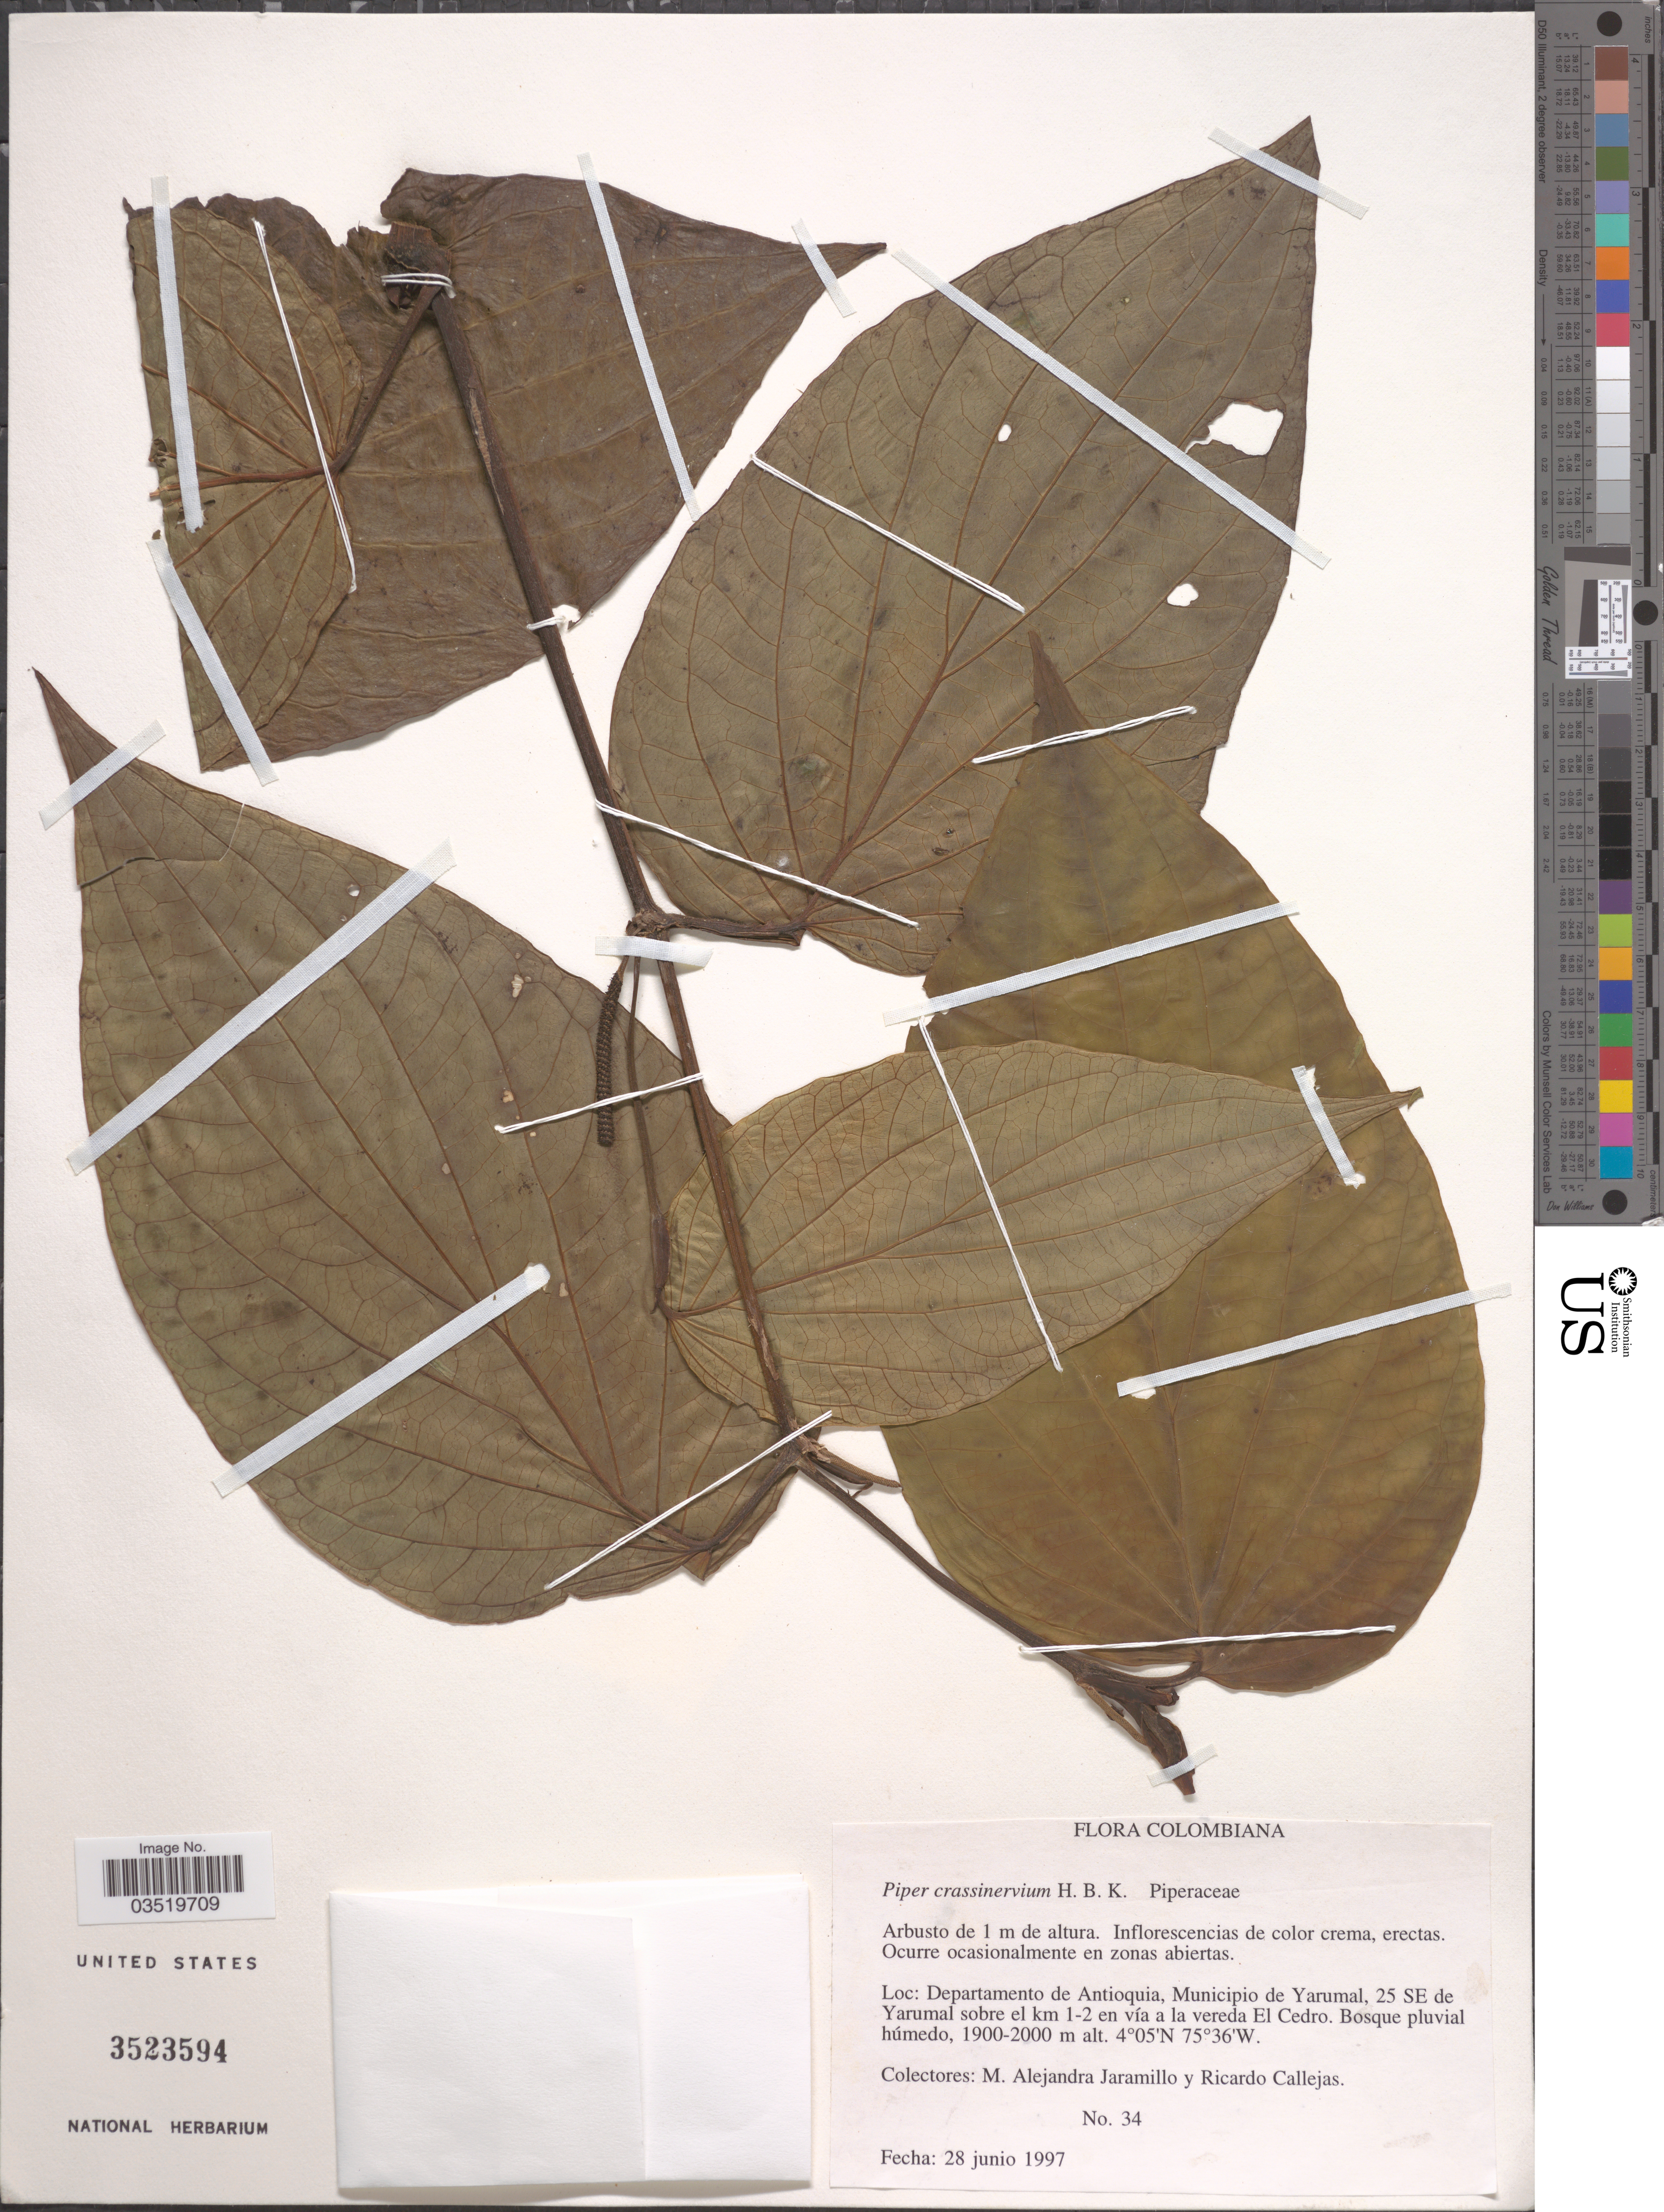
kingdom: Plantae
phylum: Tracheophyta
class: Magnoliopsida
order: Piperales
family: Piperaceae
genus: Piper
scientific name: Piper crassinervium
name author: Kunth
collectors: M. A. Jaramillo & R. Callejas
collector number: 34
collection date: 1997-06-28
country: Colombia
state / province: Antioquia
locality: Departamento de Antioquia, Municipio de Yarumal, 25 SE de Yarumal sobre el km 1-2 en vía a la vereda El Cedro.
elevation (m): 1900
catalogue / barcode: US 3523594